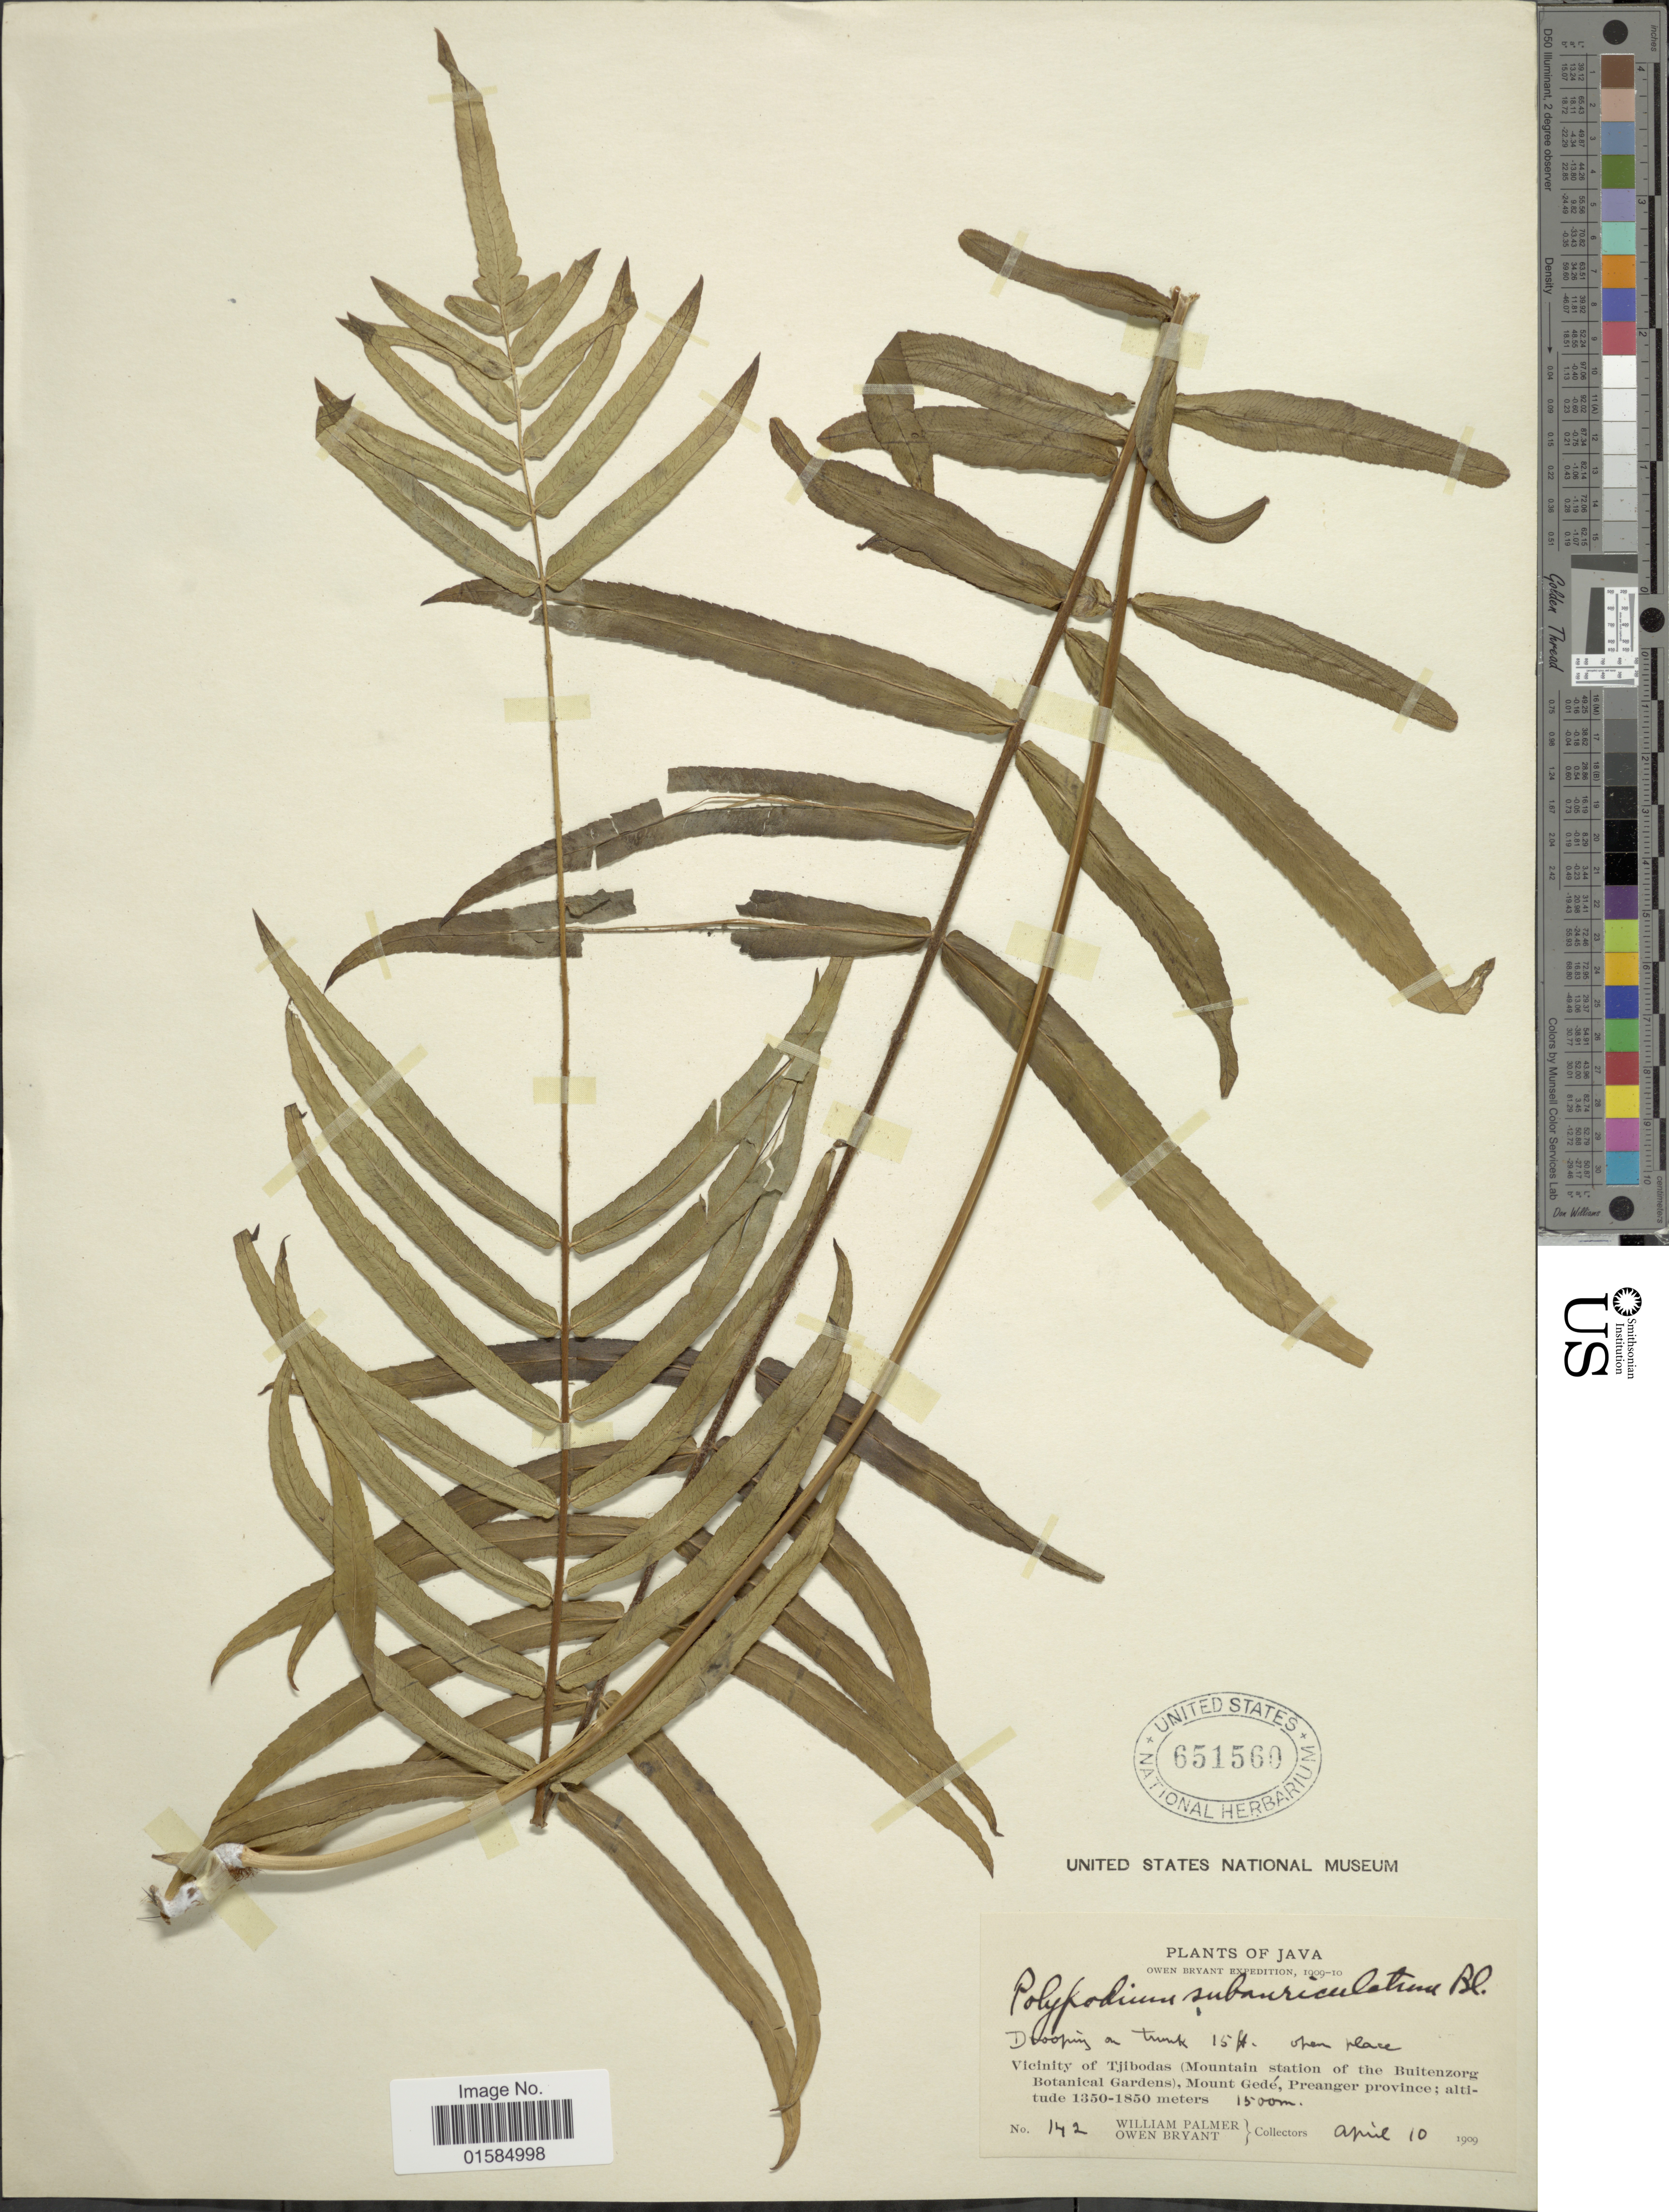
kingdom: Plantae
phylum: Tracheophyta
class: Polypodiopsida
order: Polypodiales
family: Polypodiaceae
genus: Goniophlebium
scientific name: Goniophlebium subauriculatum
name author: (Blume) C. Presl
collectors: W. Palmer & O. Bryant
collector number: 142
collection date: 1909-04-10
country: Indonesia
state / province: Java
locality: Vicinity of Tjibodas (Mountain station of the Buitenzorg Botanical Gardens), Mount Gede, Preanger province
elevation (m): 1500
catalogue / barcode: US 651560